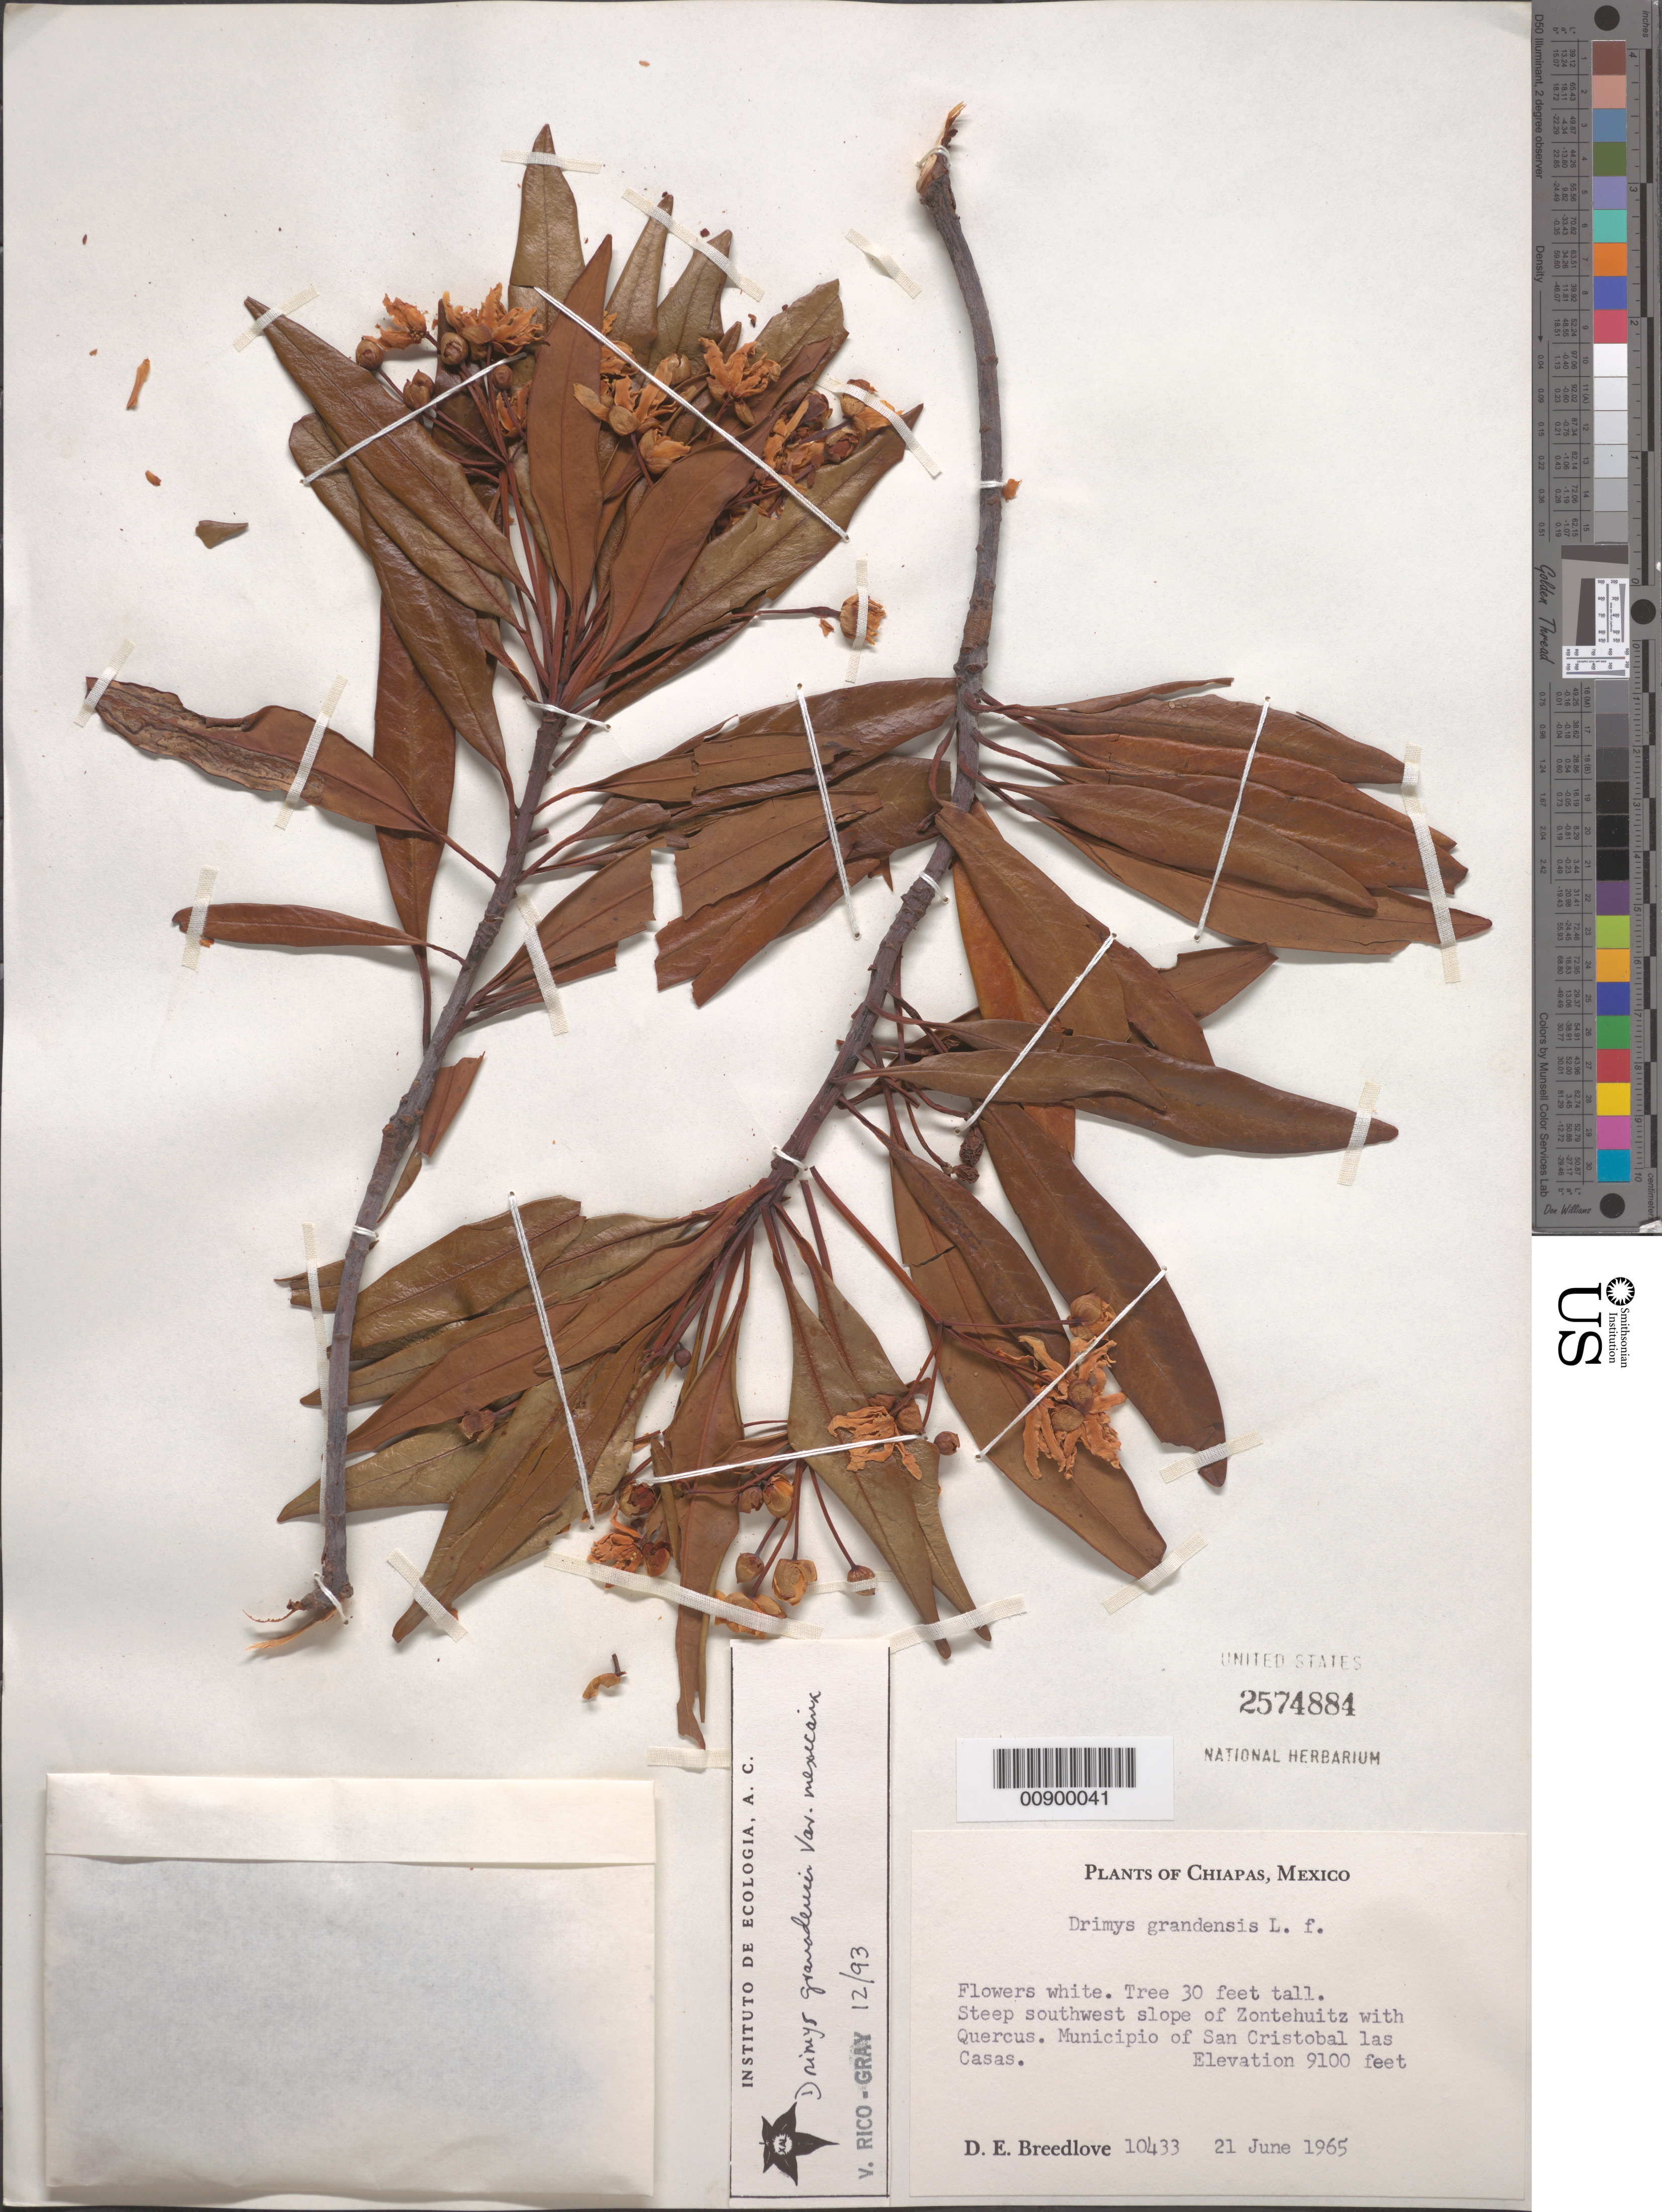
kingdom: Plantae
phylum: Tracheophyta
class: Magnoliopsida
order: Canellales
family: Winteraceae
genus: Drimys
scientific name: Drimys granadensis var. mexicana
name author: L. f.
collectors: D. E. Breedlove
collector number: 10433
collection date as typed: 21 Jun 1965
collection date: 1965-06-21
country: Mexico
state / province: Chiapas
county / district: San Cristóbal de las Casas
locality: Steep southwest slope of Zontehuitz. Municipio of San Cristóbal de las Casas, Chiapas.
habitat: Steep southwest slope with Quercus.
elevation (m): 2774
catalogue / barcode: US 2574884